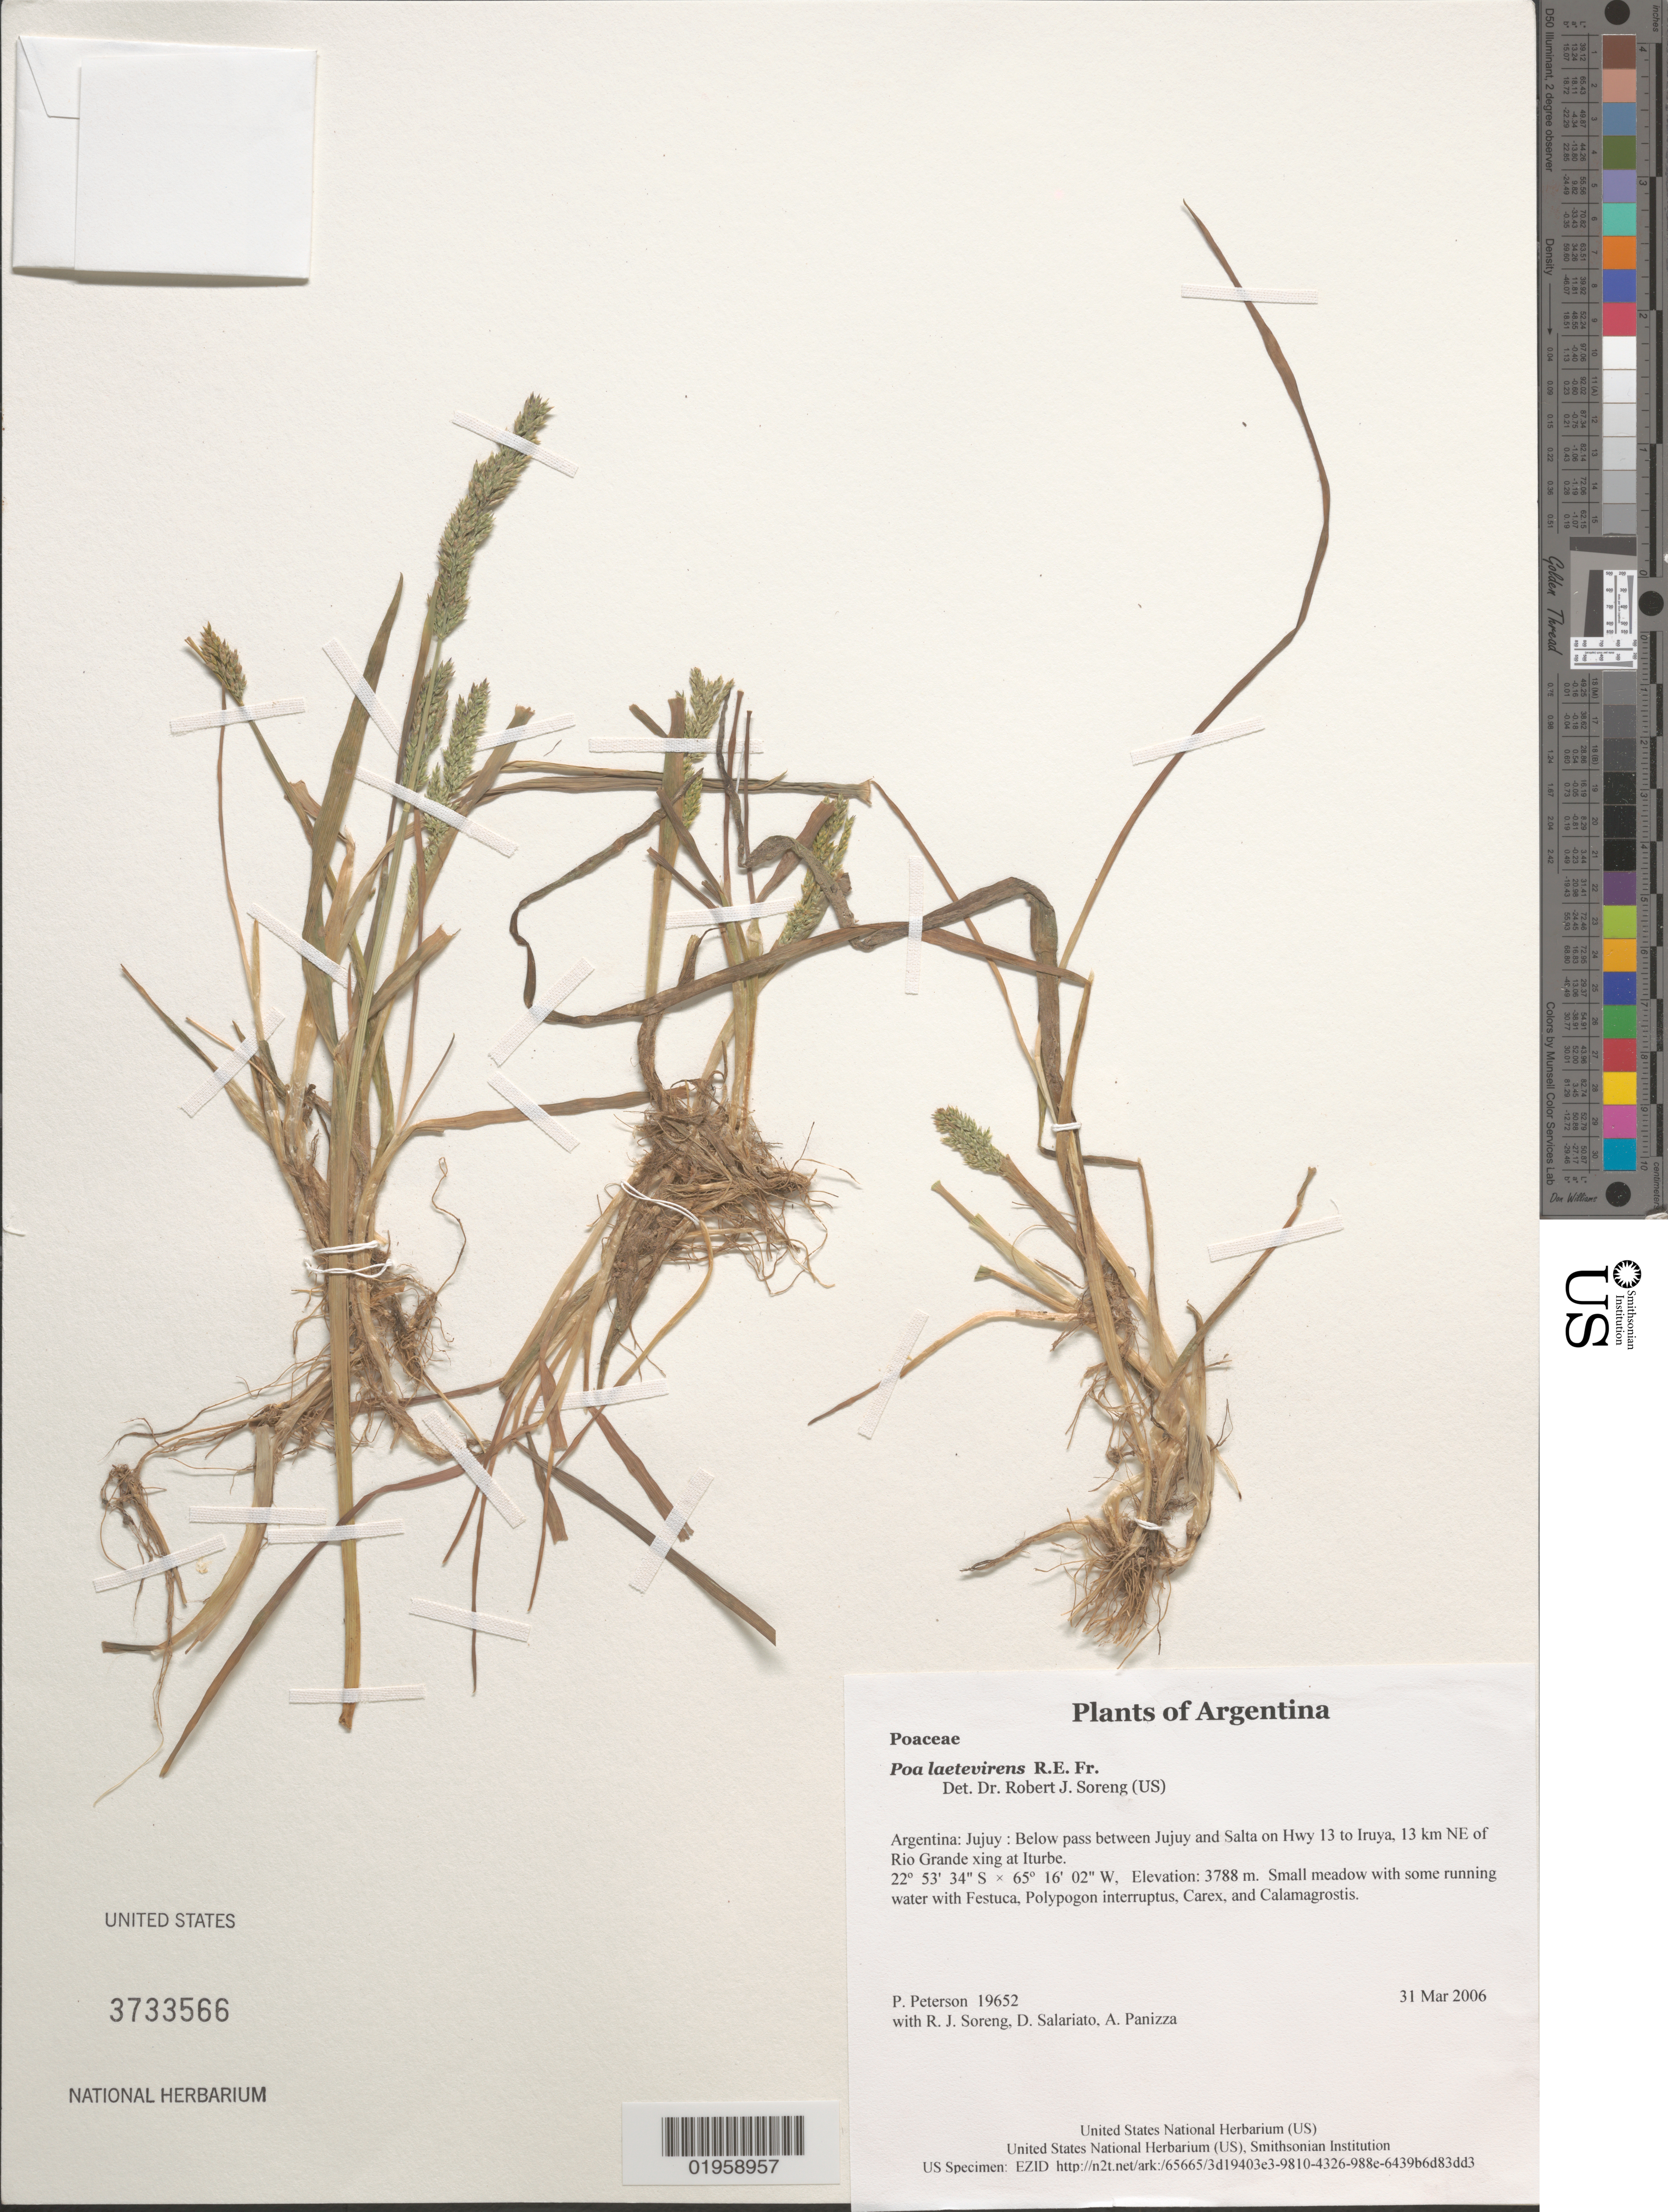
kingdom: Plantae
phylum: Tracheophyta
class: Liliopsida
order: Poales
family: Poaceae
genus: Poa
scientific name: Poa laetevirens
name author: R.E. Fr.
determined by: Soreng, Robert J., Research Associate (BOT), Smithsonian Institution - National Museum of Natural History (UNITED STATES)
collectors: P. M. Peterson, R. J. Soreng, D. Salariato & A. Panizza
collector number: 19652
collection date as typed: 31 Mar 2006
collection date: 2006-03-31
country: Argentina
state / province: Jujuy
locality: Below pass between Jujuy and Salta on Hwy 13 to Iruya, 13 km NE of Rio Grande xing at Iturbe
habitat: Small meadow with some running water with Festuca, Polypogon interruptus, Carex, and Calamagrostis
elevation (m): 3788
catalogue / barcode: US 3733566